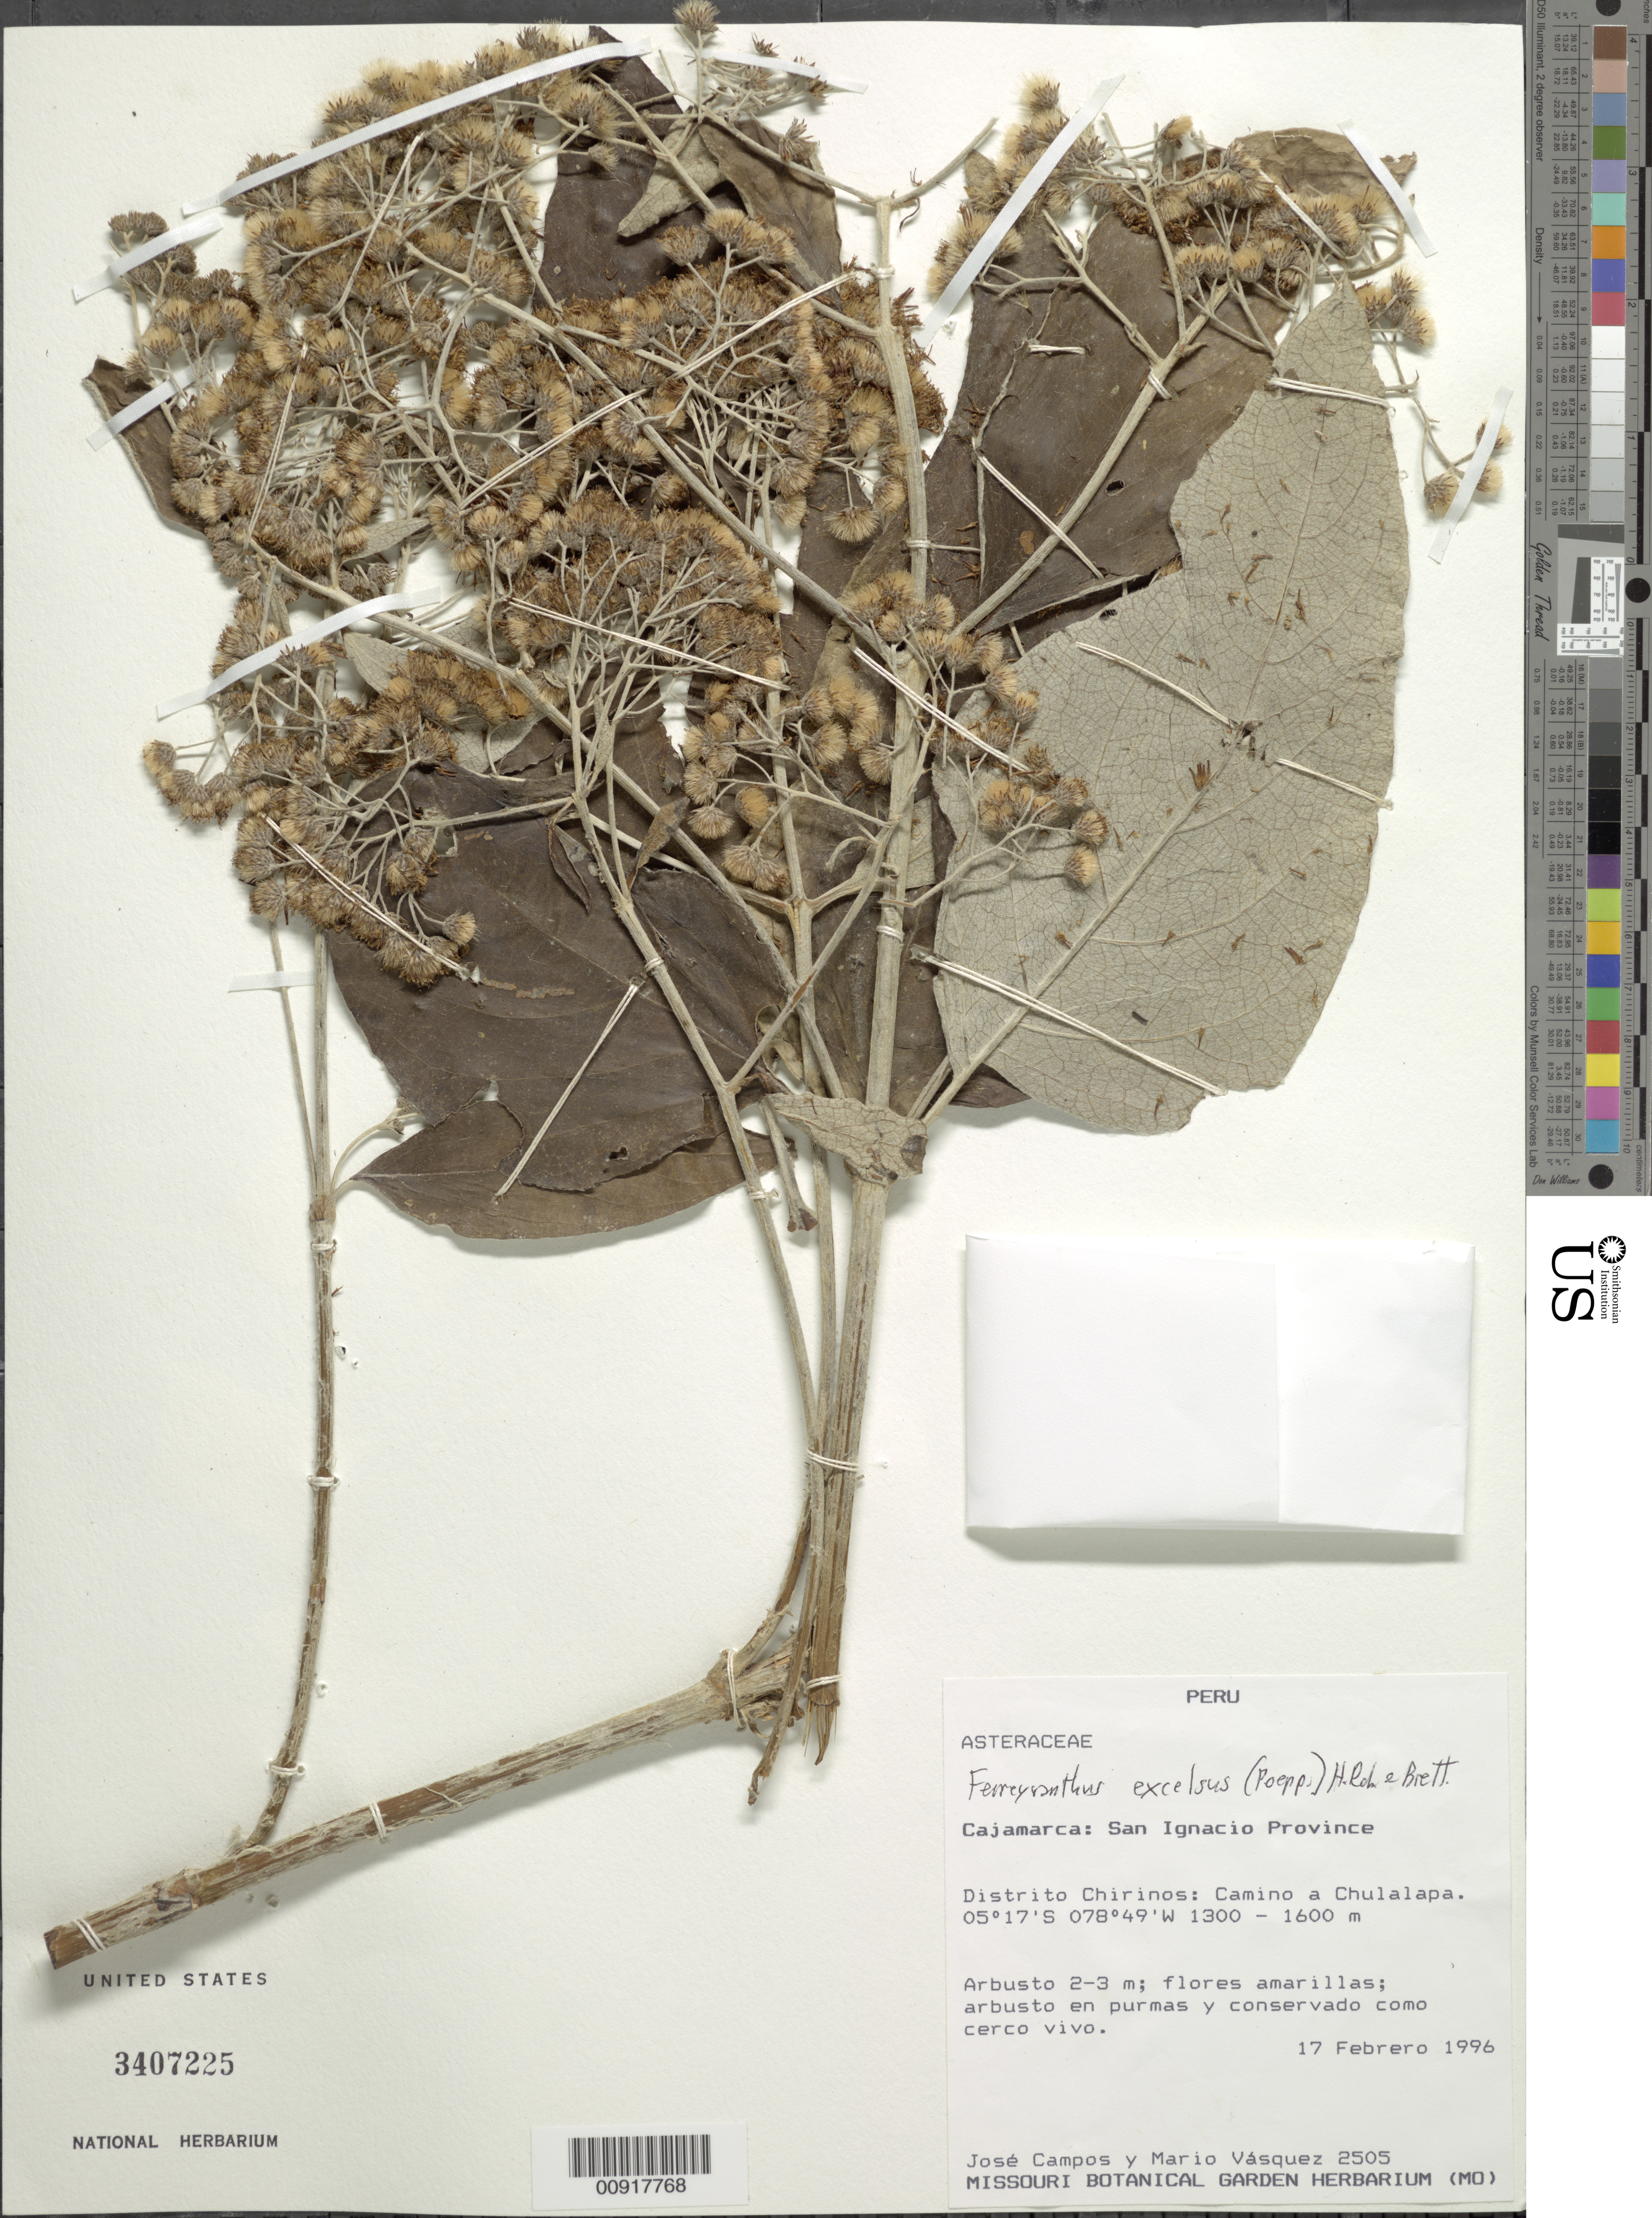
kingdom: Plantae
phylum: Tracheophyta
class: Magnoliopsida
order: Asterales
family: Asteraceae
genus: Ferreyranthus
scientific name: Ferreyranthus excelsus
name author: (Poepp. & Endl.) H. Rob. & Brettell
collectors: J. Campos & M. Vasquez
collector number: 2505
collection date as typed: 17 February 1996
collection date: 1996-02-17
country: Peru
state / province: Cajamarca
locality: Prov. San Ignacio, Dist. Chirinos, camino a Chulalapa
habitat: Purmas y conservado como cerco vivo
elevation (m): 1300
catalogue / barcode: US 3407225